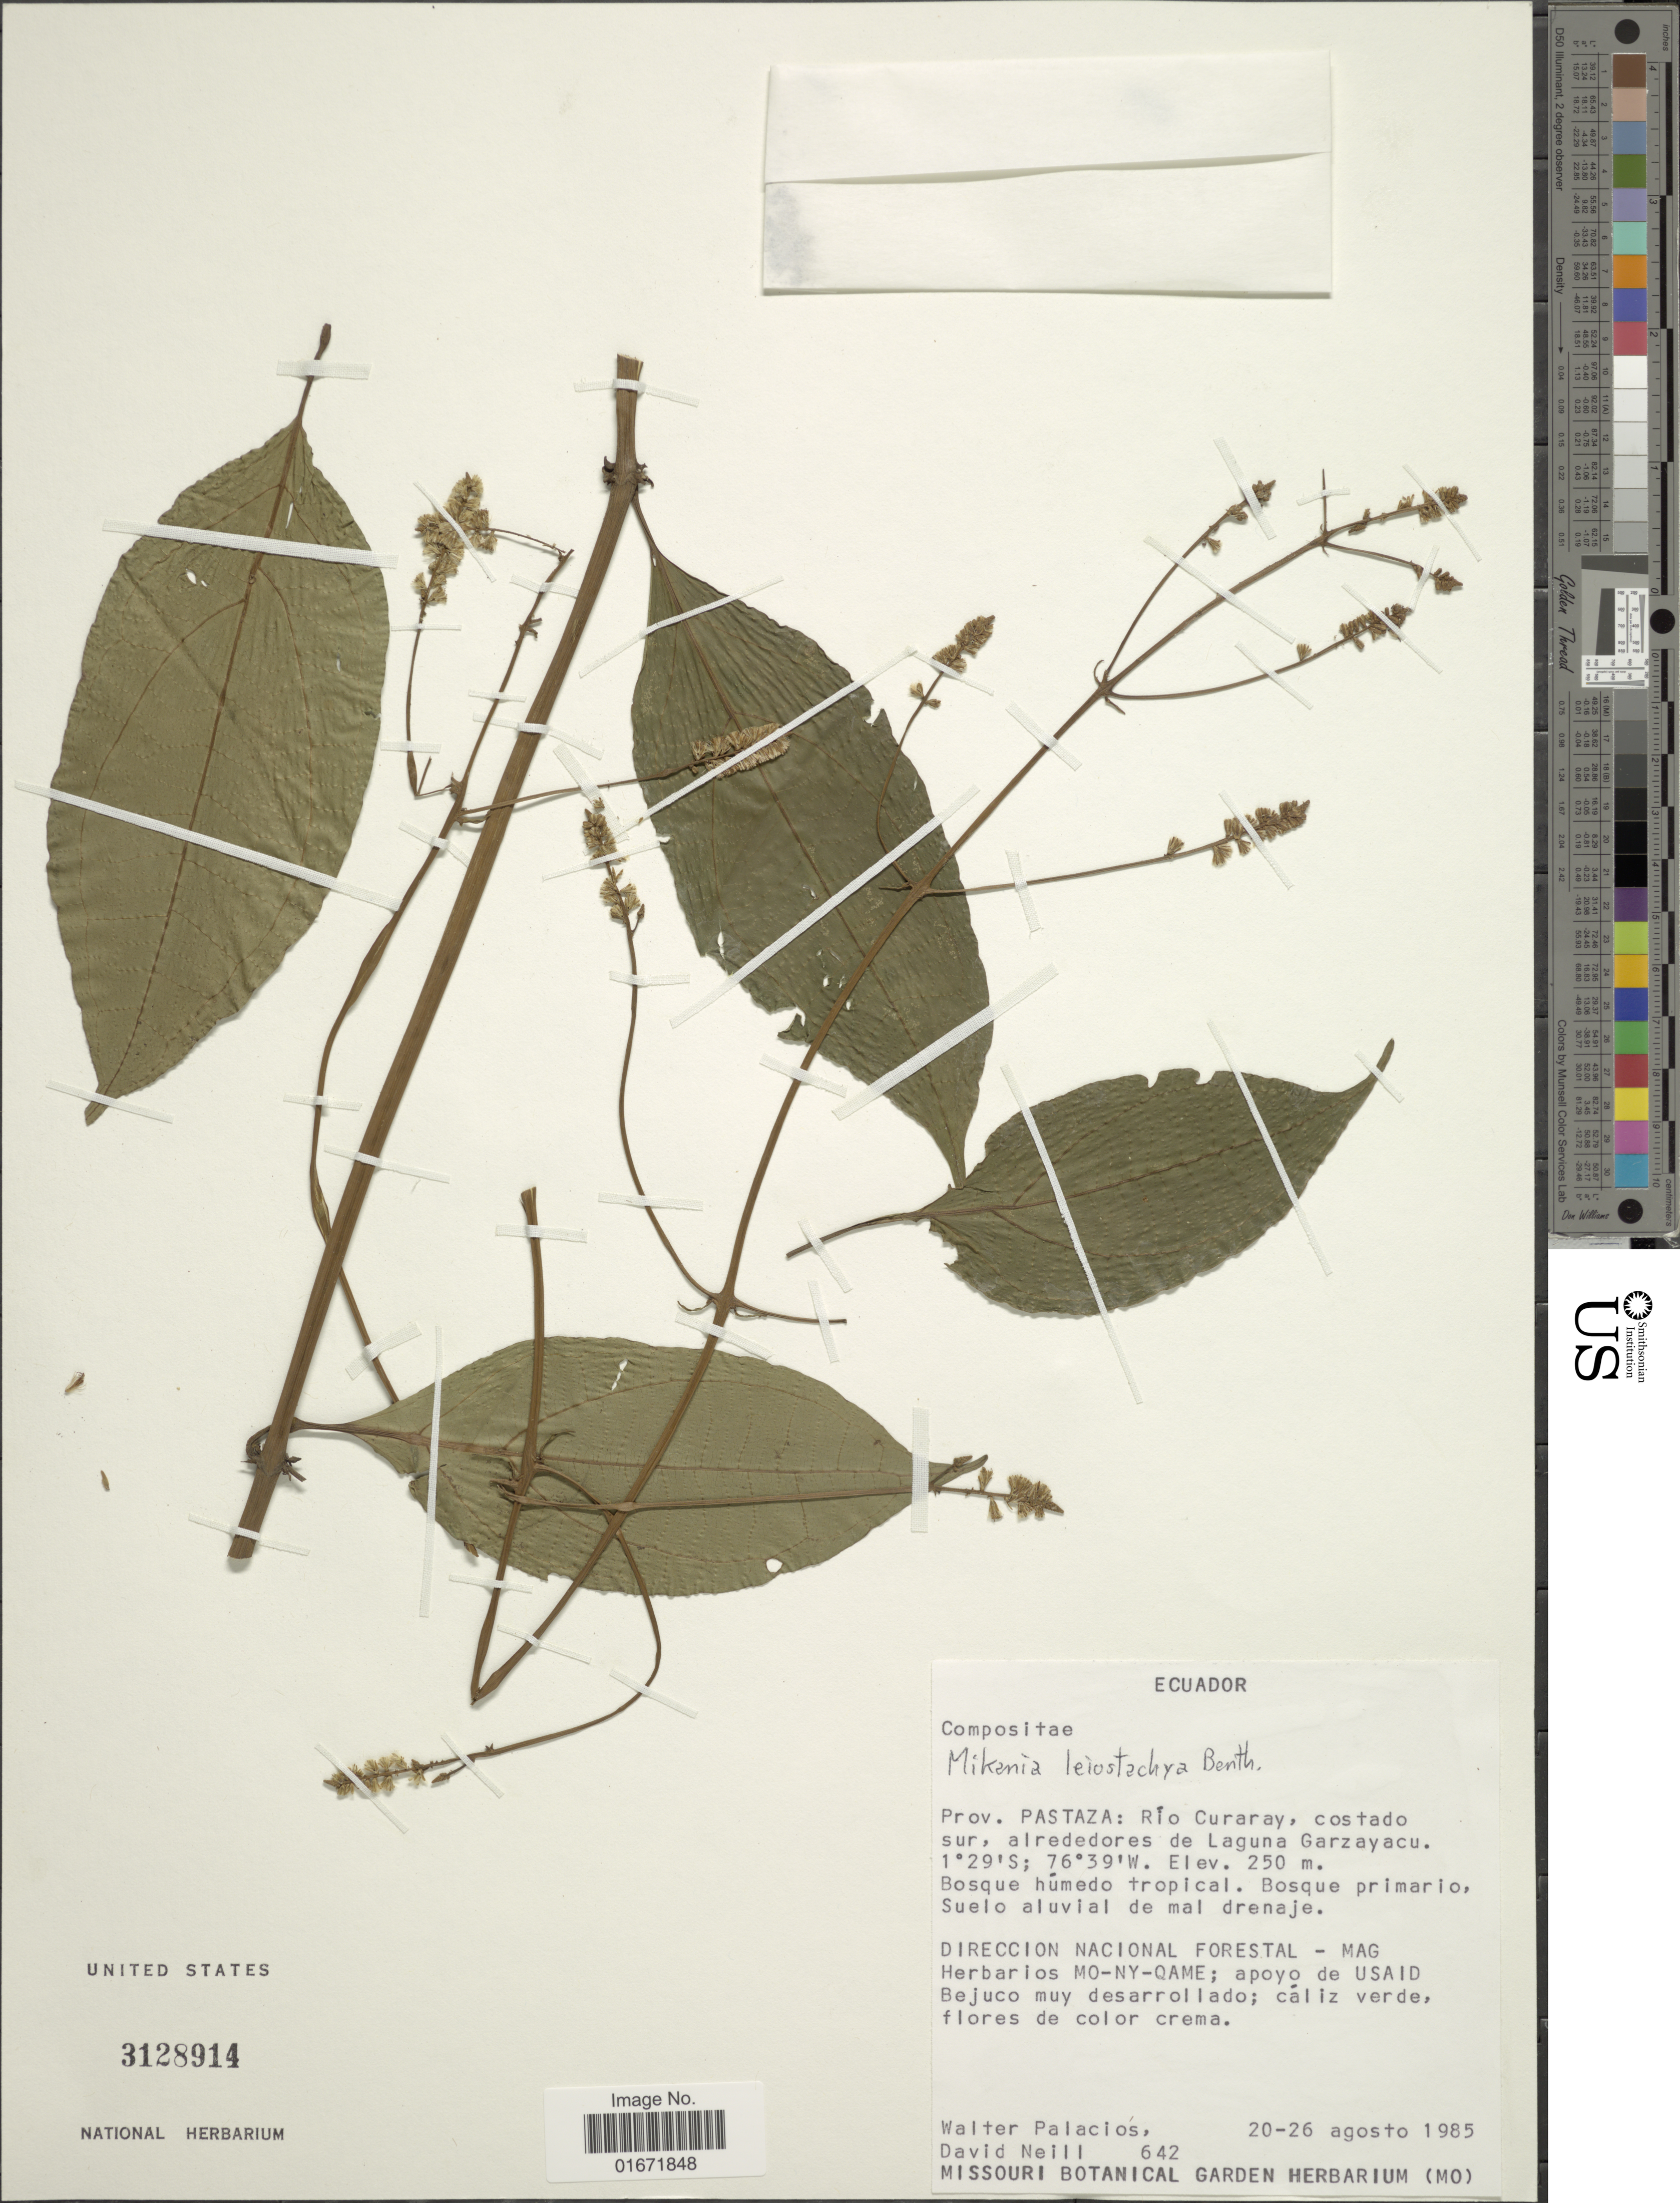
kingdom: Plantae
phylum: Tracheophyta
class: Magnoliopsida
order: Asterales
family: Asteraceae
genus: Mikania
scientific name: Mikania leiostachya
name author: Benth.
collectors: W. Palacios & D. A. Neill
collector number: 642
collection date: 1985-08-20/1985-08-26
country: Ecuador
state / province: Pastaza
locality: Prov. Pastaza: Rio Curaray, costado sur, alrededores de Laguna Garzayacu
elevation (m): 250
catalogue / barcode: US 3128914